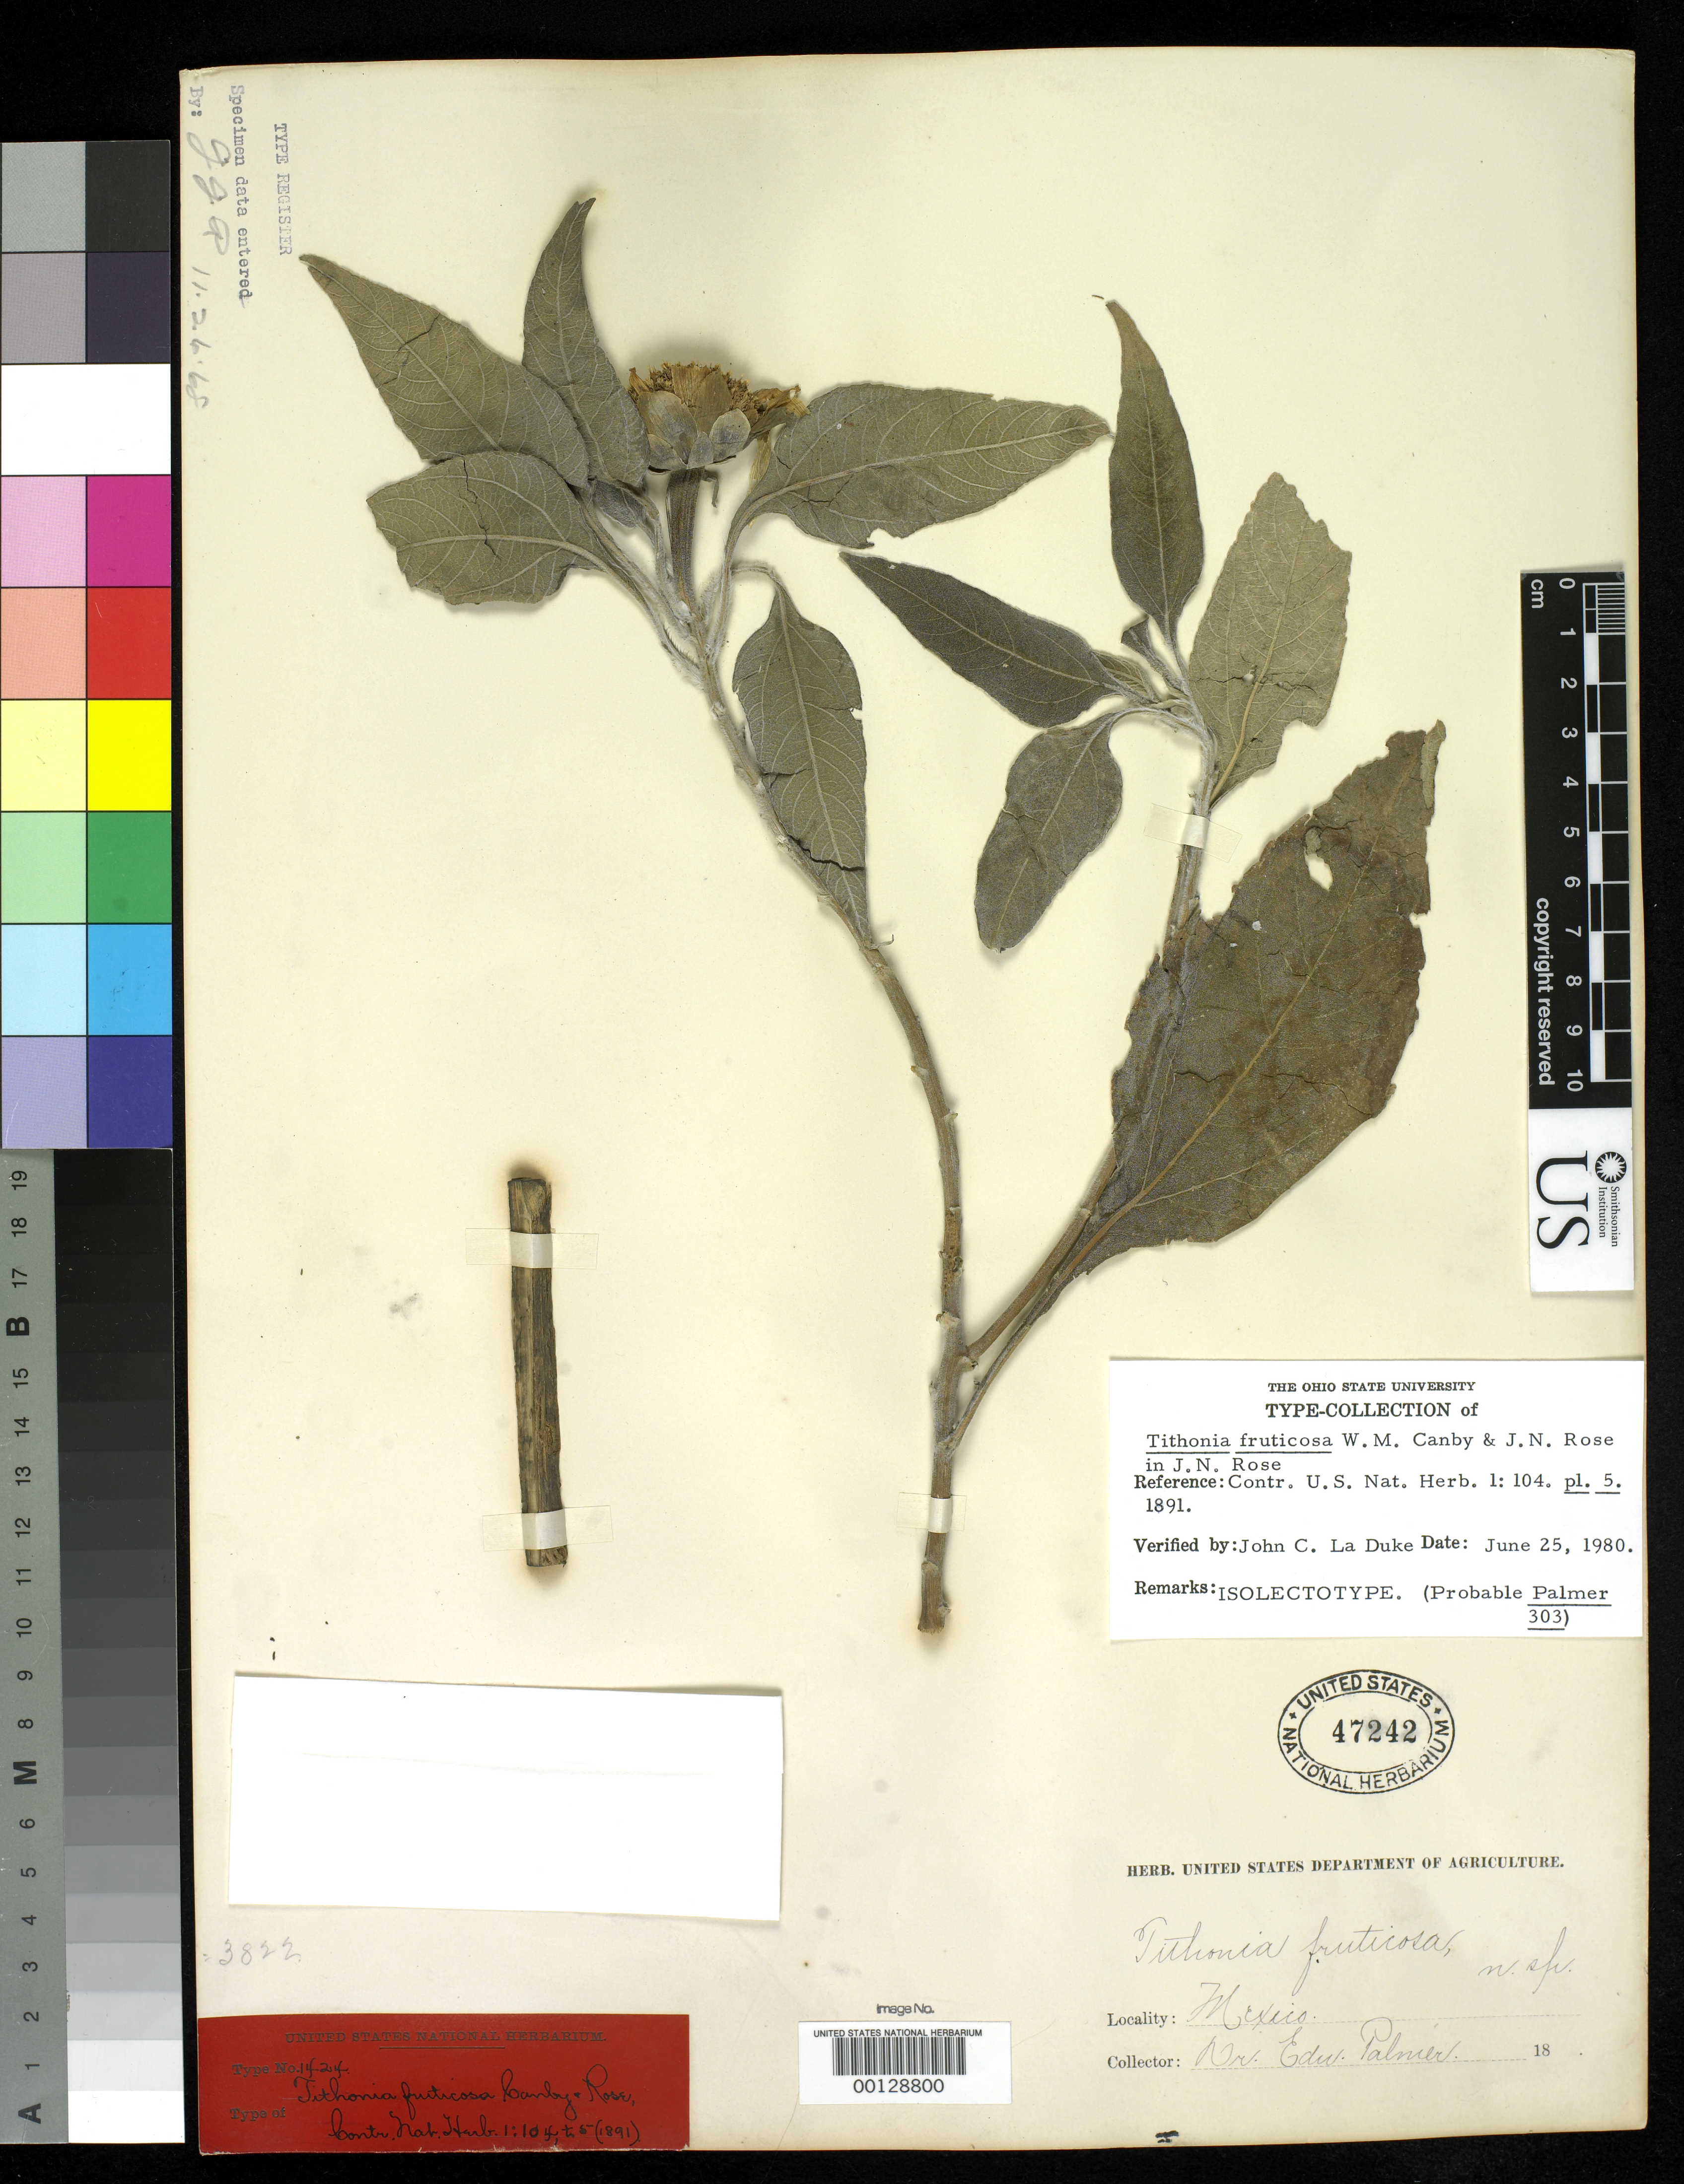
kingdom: Plantae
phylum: Tracheophyta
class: Magnoliopsida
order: Asterales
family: Asteraceae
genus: Tithonia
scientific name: Tithonia fruticosa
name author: Canby & Rose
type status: Isolectotype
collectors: E. Palmer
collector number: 303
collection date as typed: March 26 to April 8, 1890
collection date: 1890-03-26/1890-04-08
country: Mexico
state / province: Sonora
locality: Alamos.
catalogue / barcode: US 47242